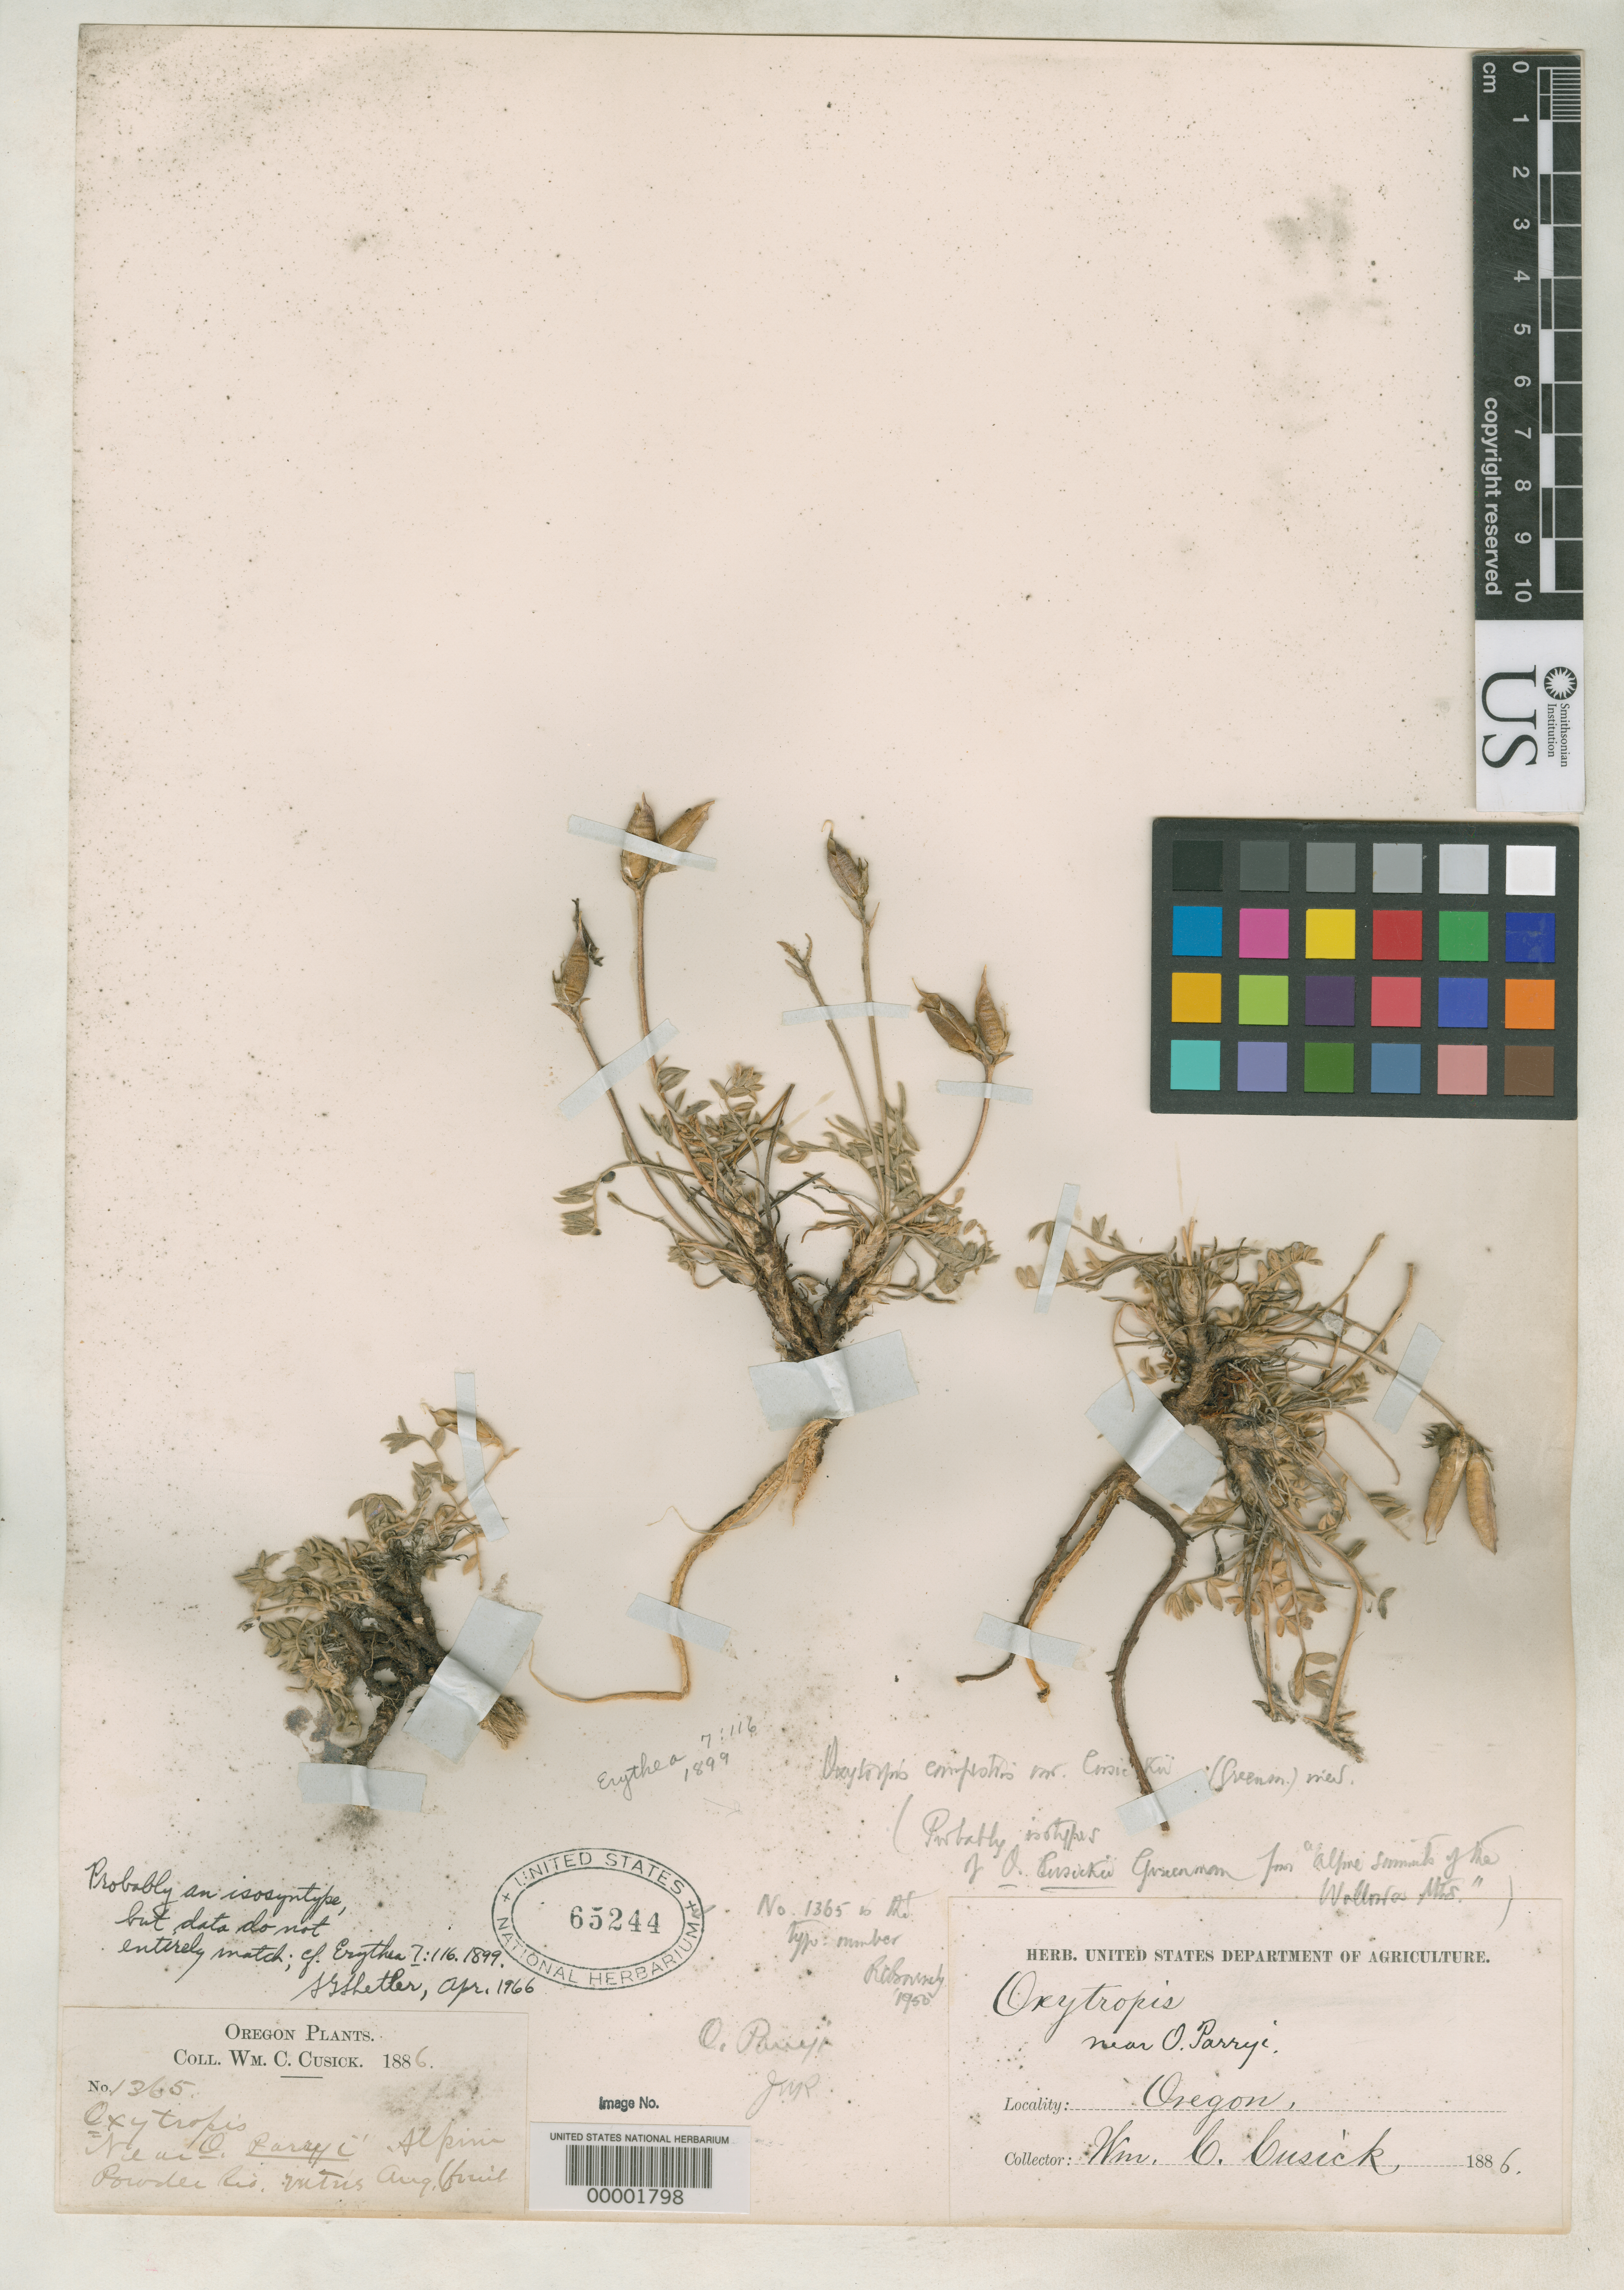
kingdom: Plantae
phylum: Tracheophyta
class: Magnoliopsida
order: Fabales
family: Fabaceae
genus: Oxytropis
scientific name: Oxytropis cusickii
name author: Greenm.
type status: Isosyntype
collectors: W. C. Cusick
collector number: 1365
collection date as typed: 1886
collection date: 1886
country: United States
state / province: Oregon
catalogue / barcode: US 65244